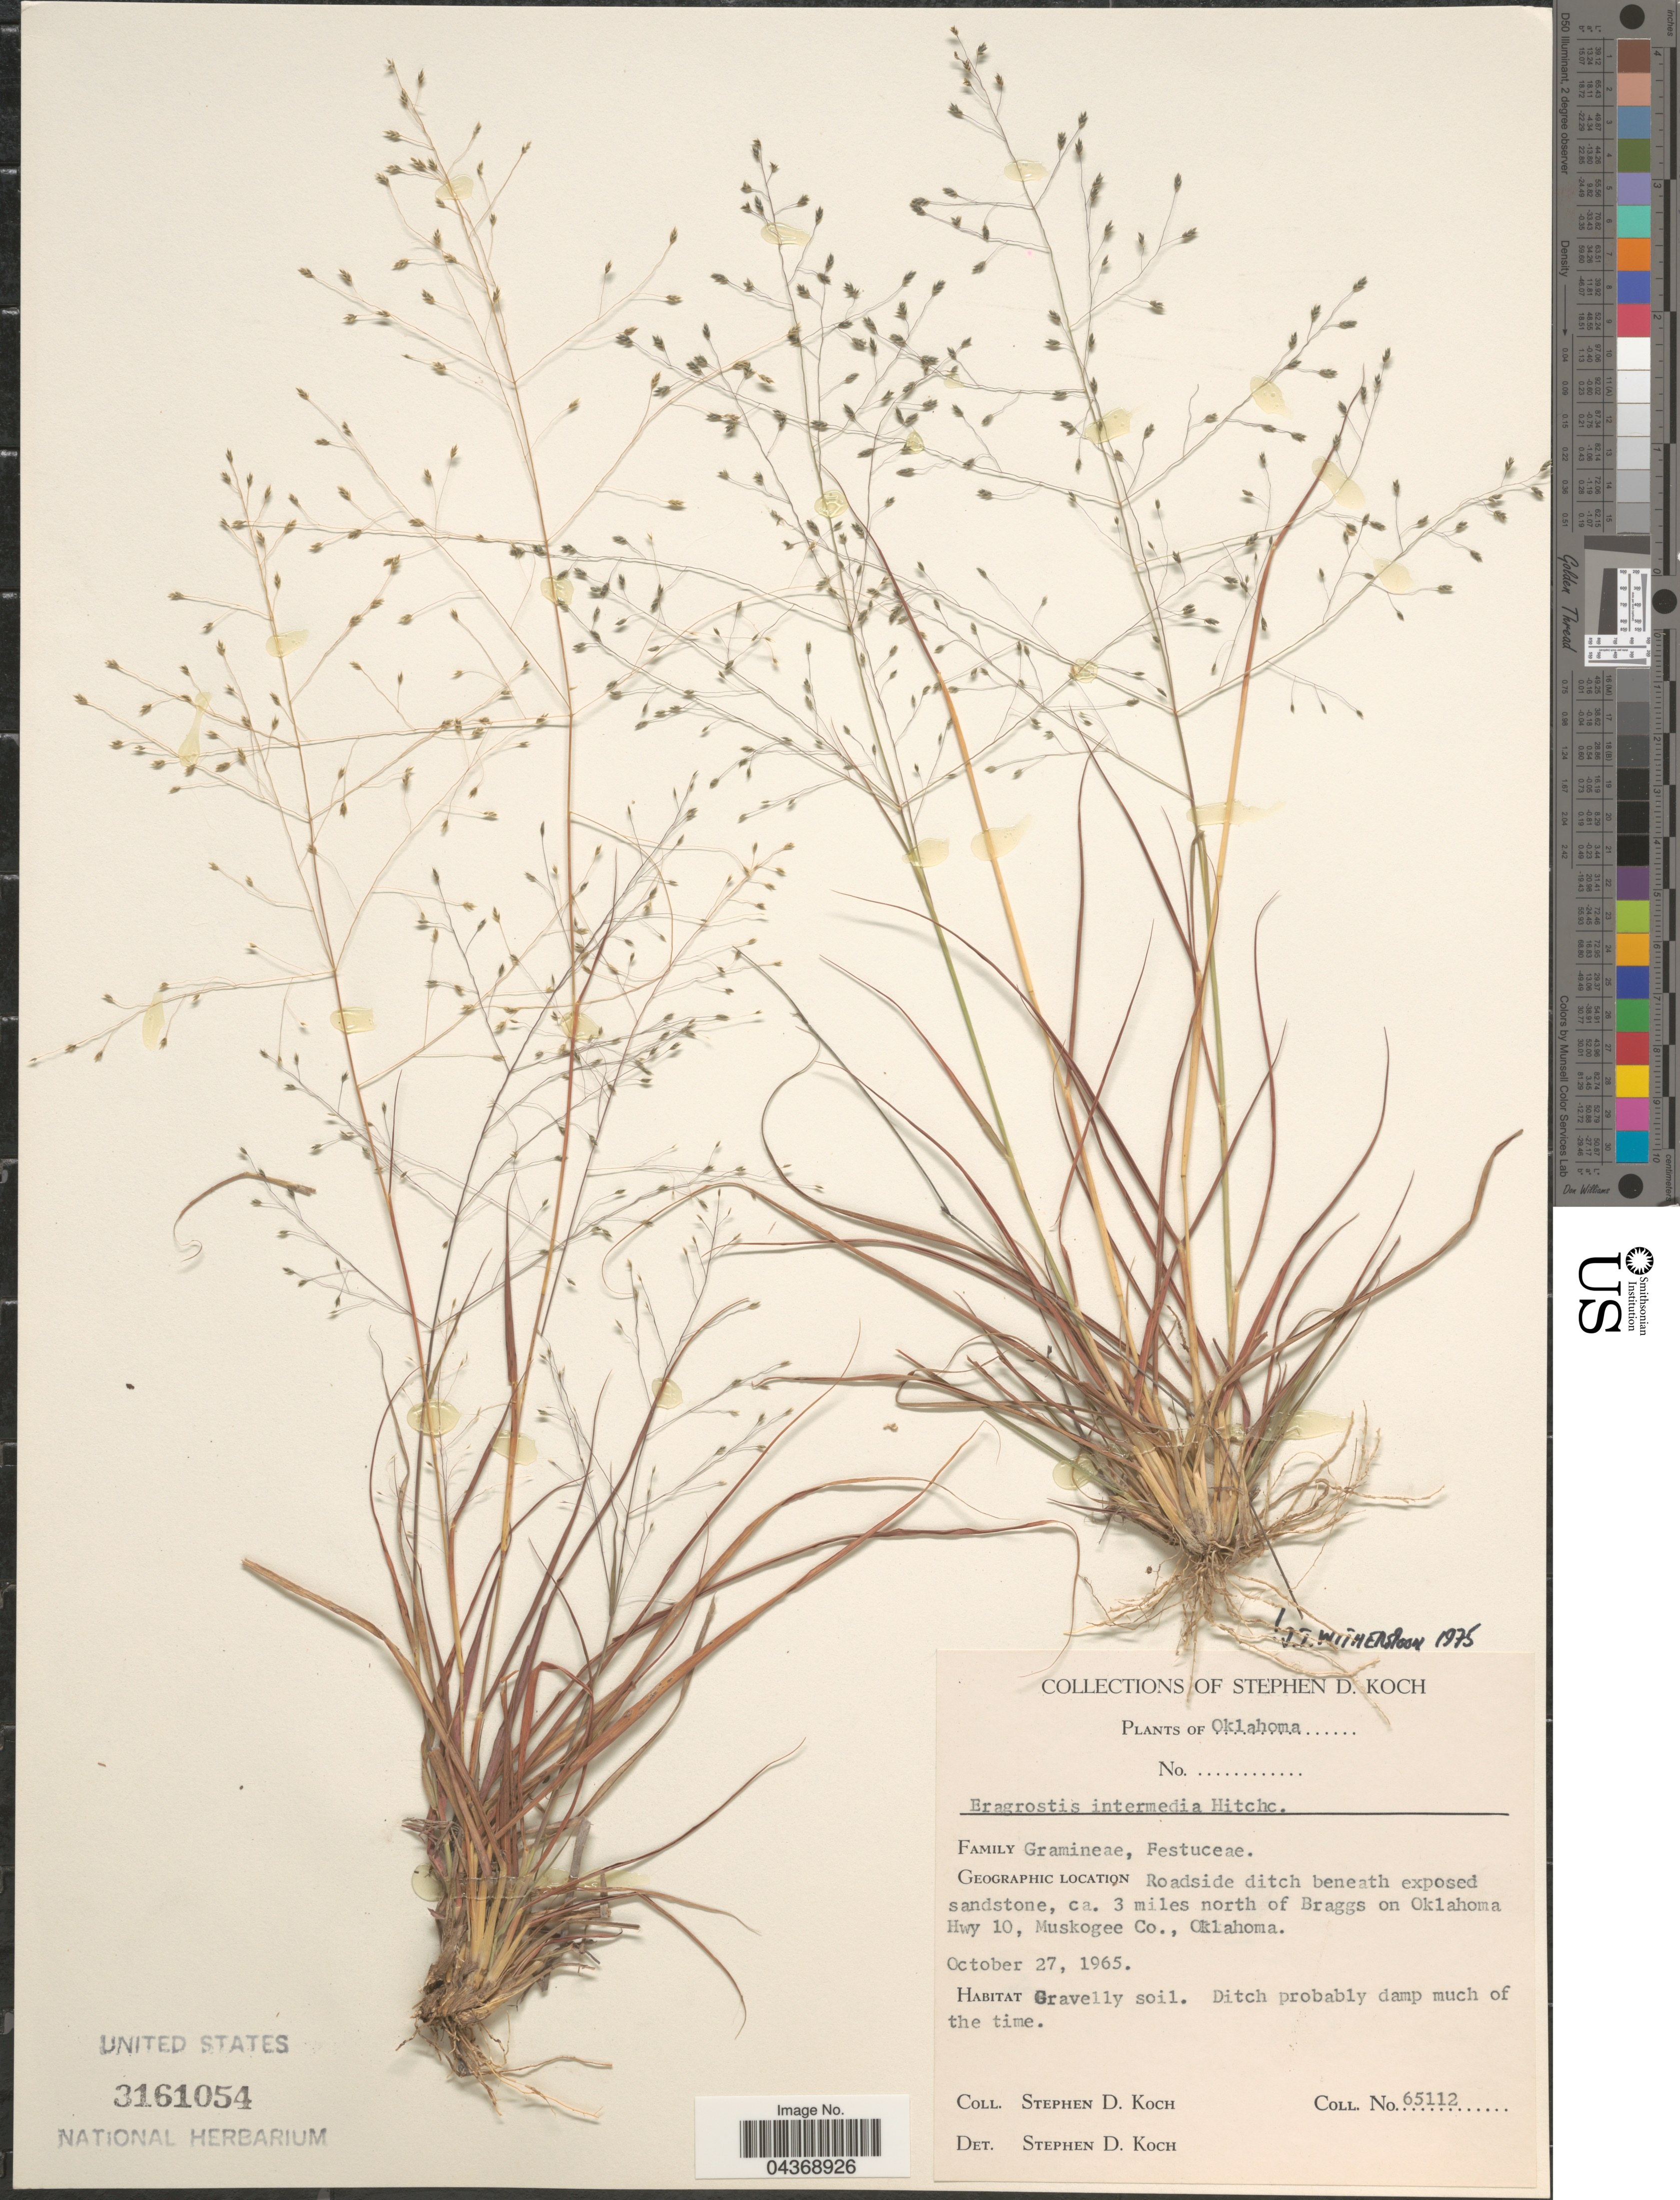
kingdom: Plantae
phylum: Tracheophyta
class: Liliopsida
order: Poales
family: Poaceae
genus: Eragrostis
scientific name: Eragrostis intermedia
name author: Hitchc.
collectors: S. D. Koch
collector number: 65112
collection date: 1965-10-27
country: United States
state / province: Oklahoma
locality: Ca. 3 miles north of Braggs on Oklahoma Hwy 10, Muskogee Co.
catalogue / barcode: US 3161054